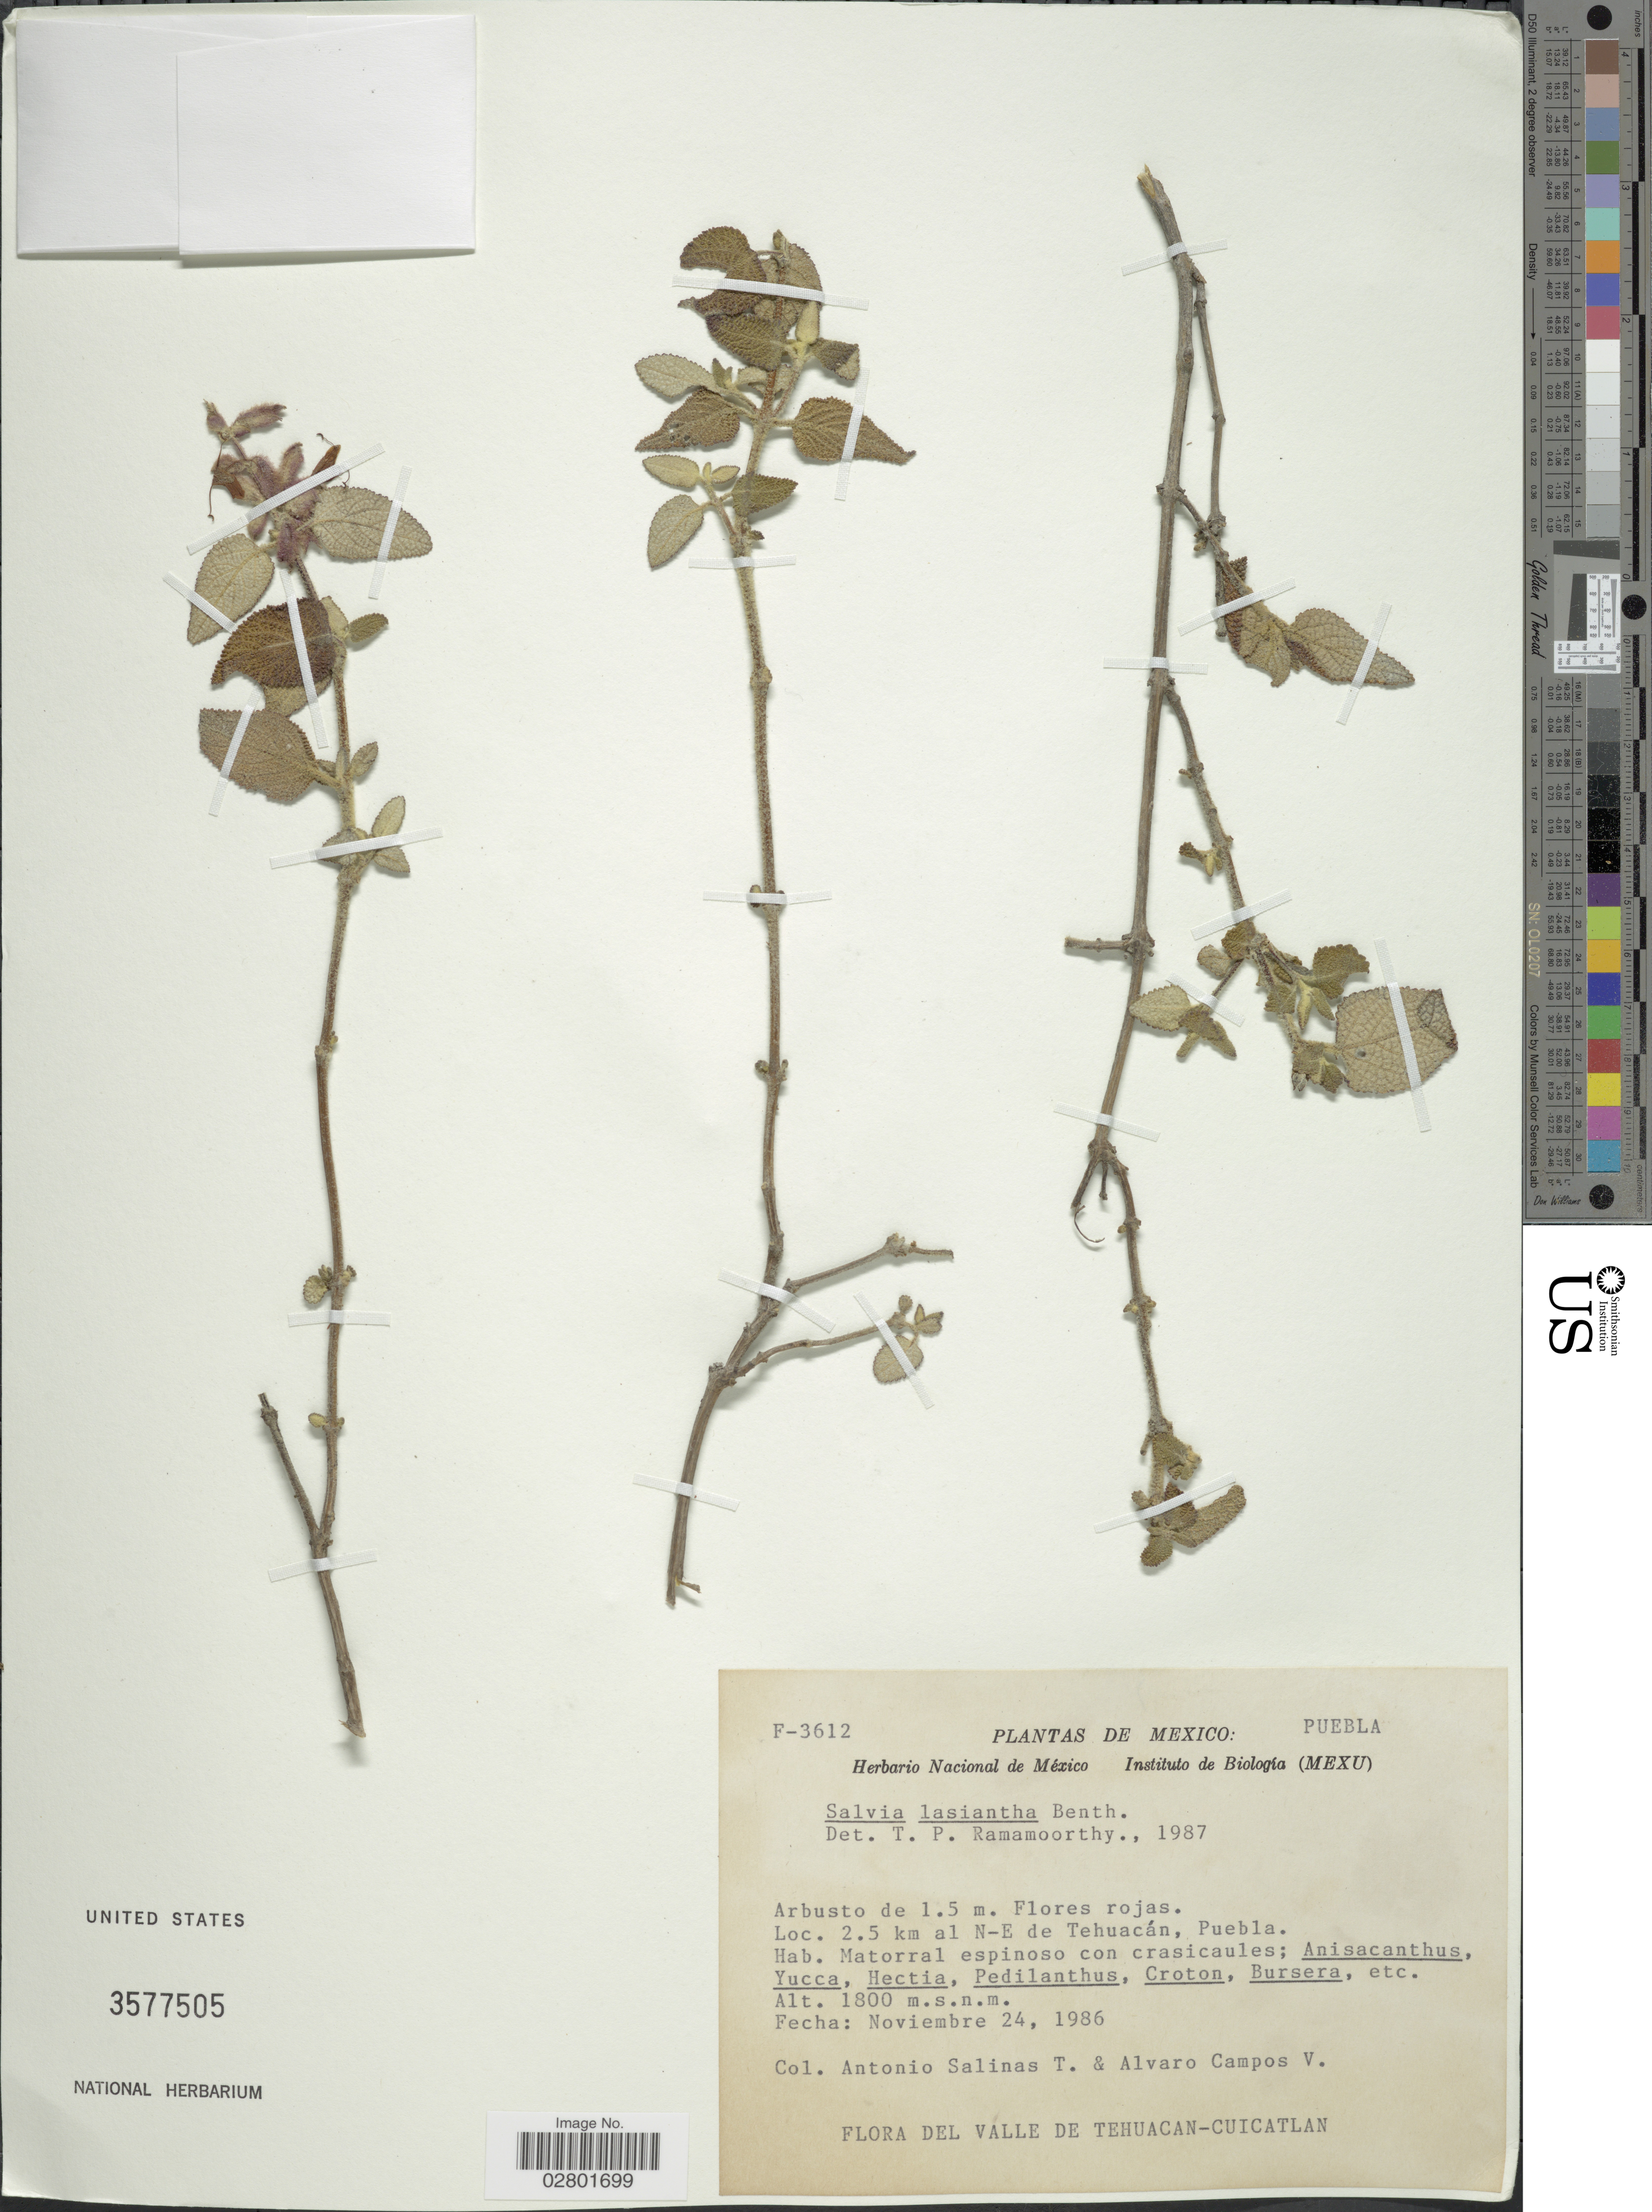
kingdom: Plantae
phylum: Tracheophyta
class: Magnoliopsida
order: Lamiales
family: Lamiaceae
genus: Salvia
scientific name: Salvia lasiantha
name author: Benth.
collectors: A. Salinas T. & A. Campos V.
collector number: F-3612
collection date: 1986-11-24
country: Mexico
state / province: Puebla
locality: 2.5 km al N-E de Tehuacán.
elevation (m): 1800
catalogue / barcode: US 3577505